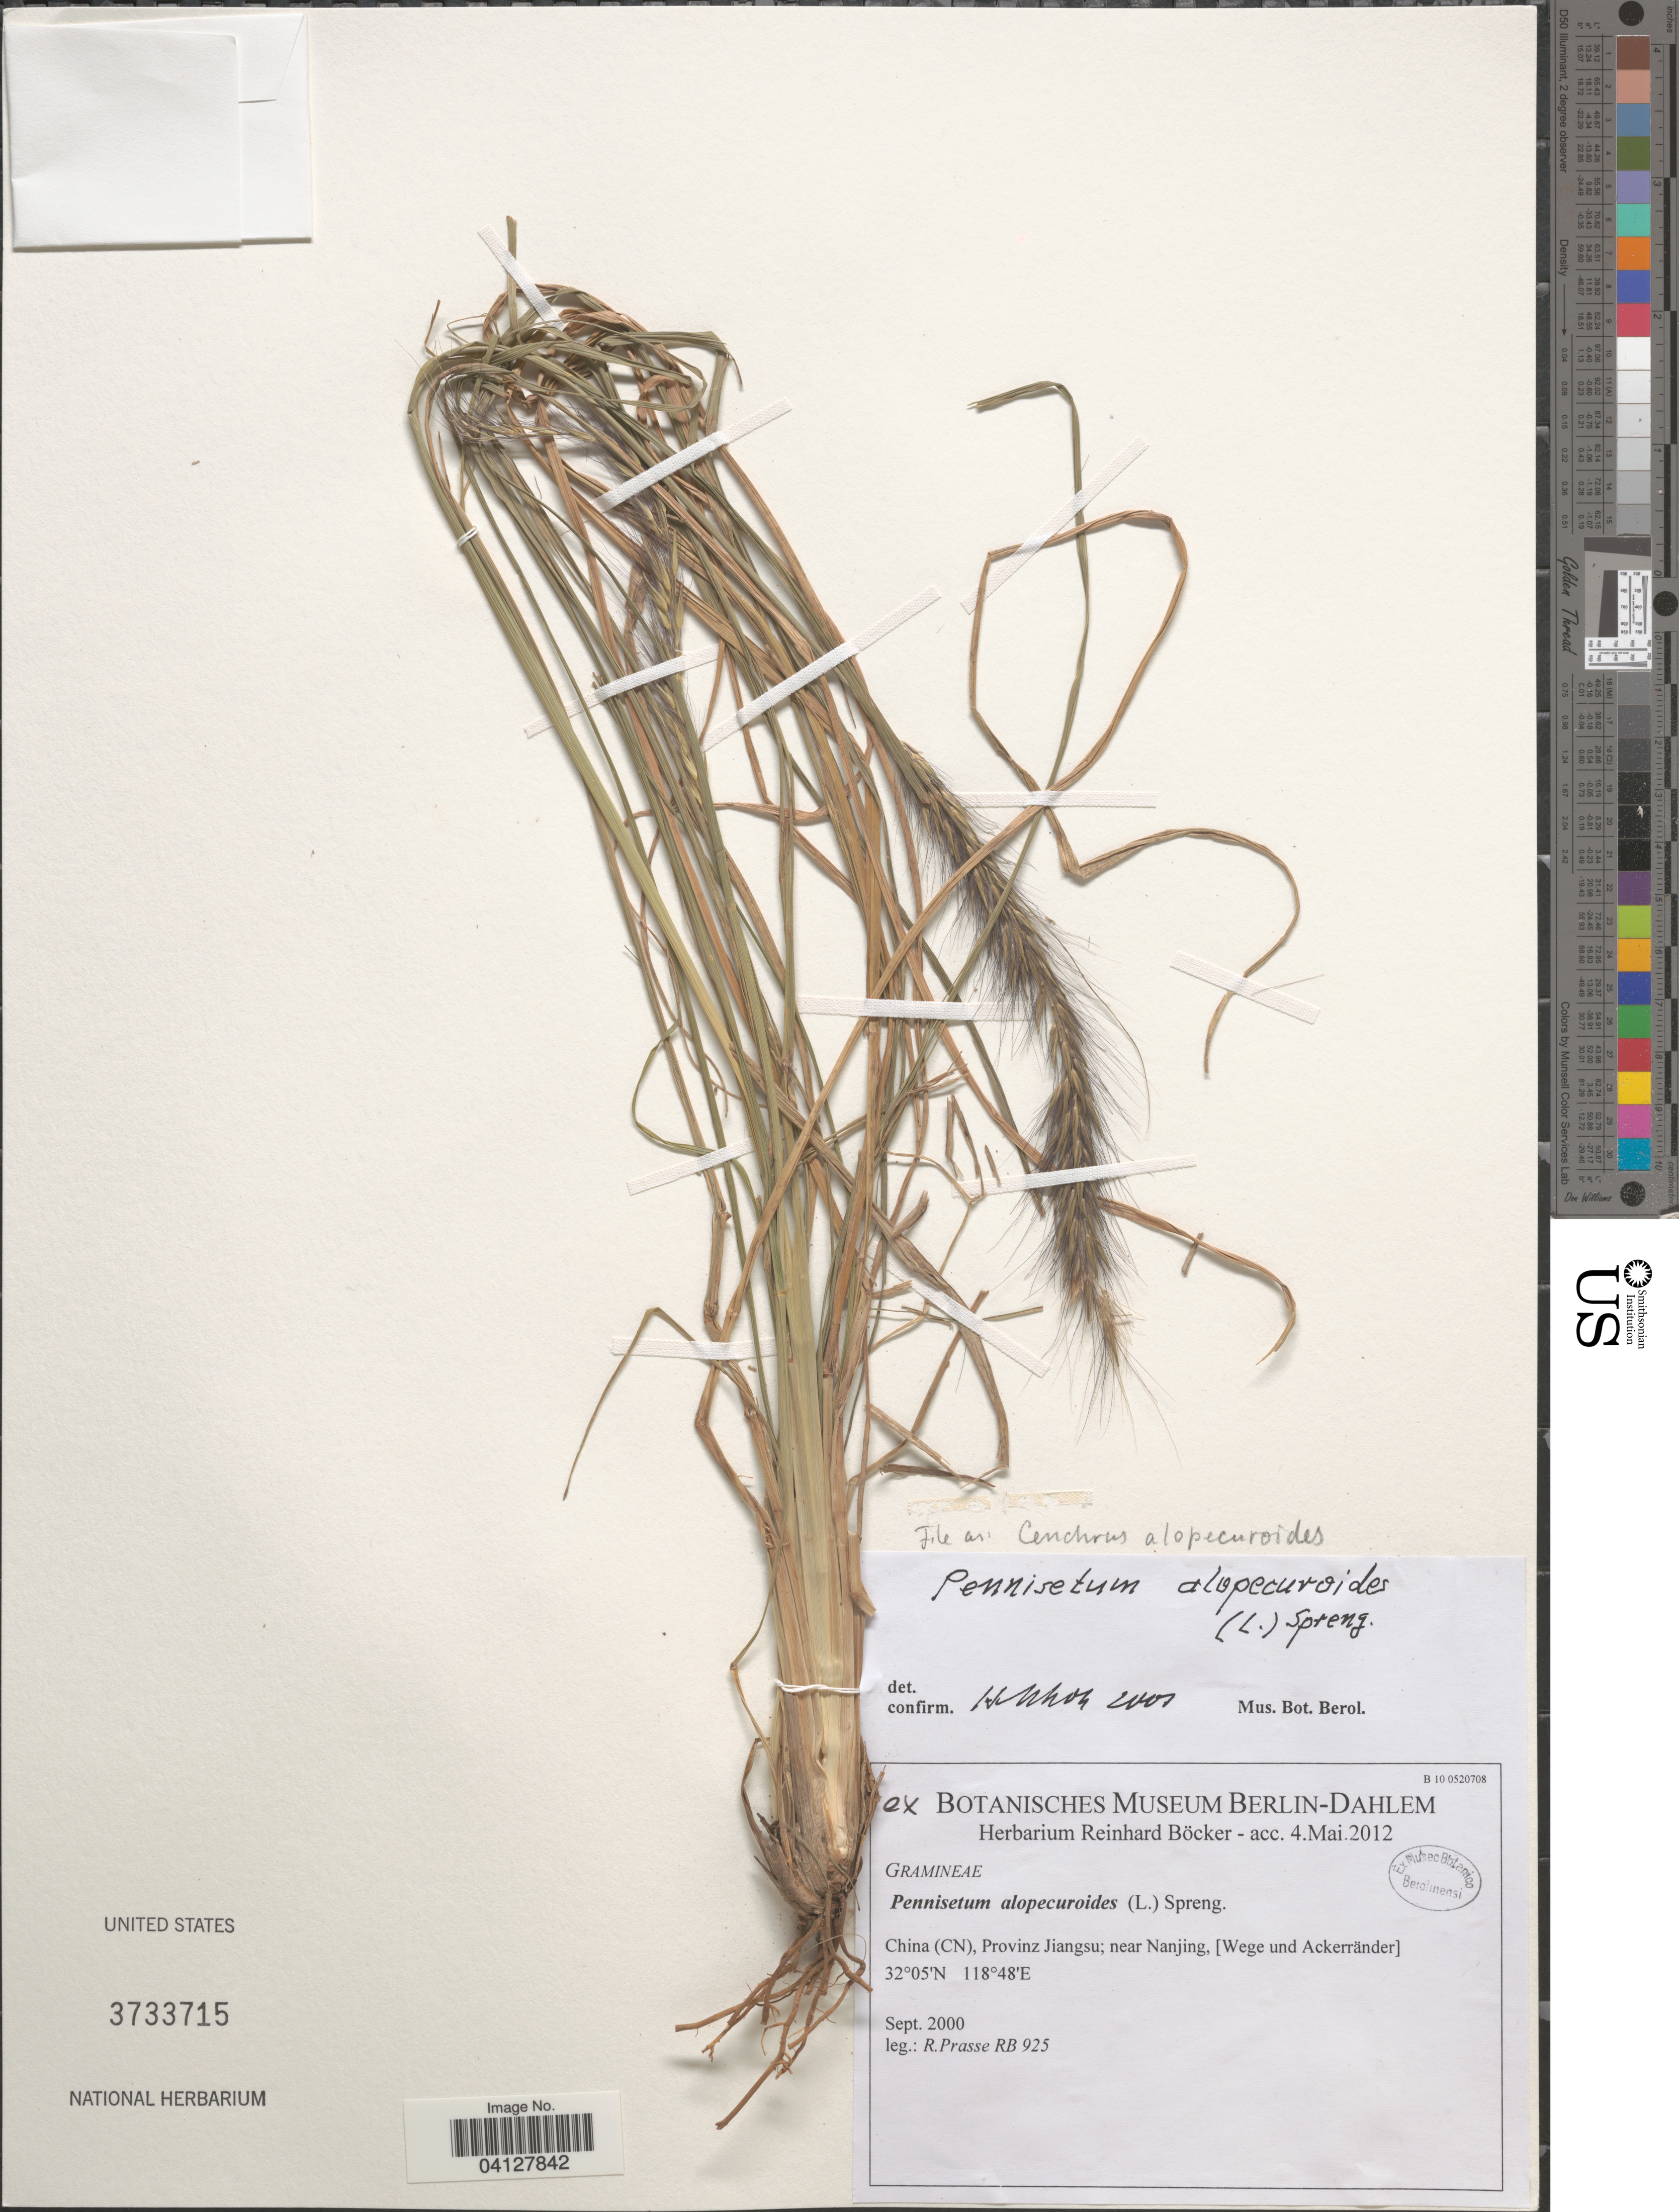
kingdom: Plantae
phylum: Tracheophyta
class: Liliopsida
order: Poales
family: Poaceae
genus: Pennisetum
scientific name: Pennisetum alopecuroides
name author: Ham.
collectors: R. Prasse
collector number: RB925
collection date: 2000-09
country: China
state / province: Jiangsu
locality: Near Nanjing, [Wege und Ackerränder].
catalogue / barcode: US 3733715